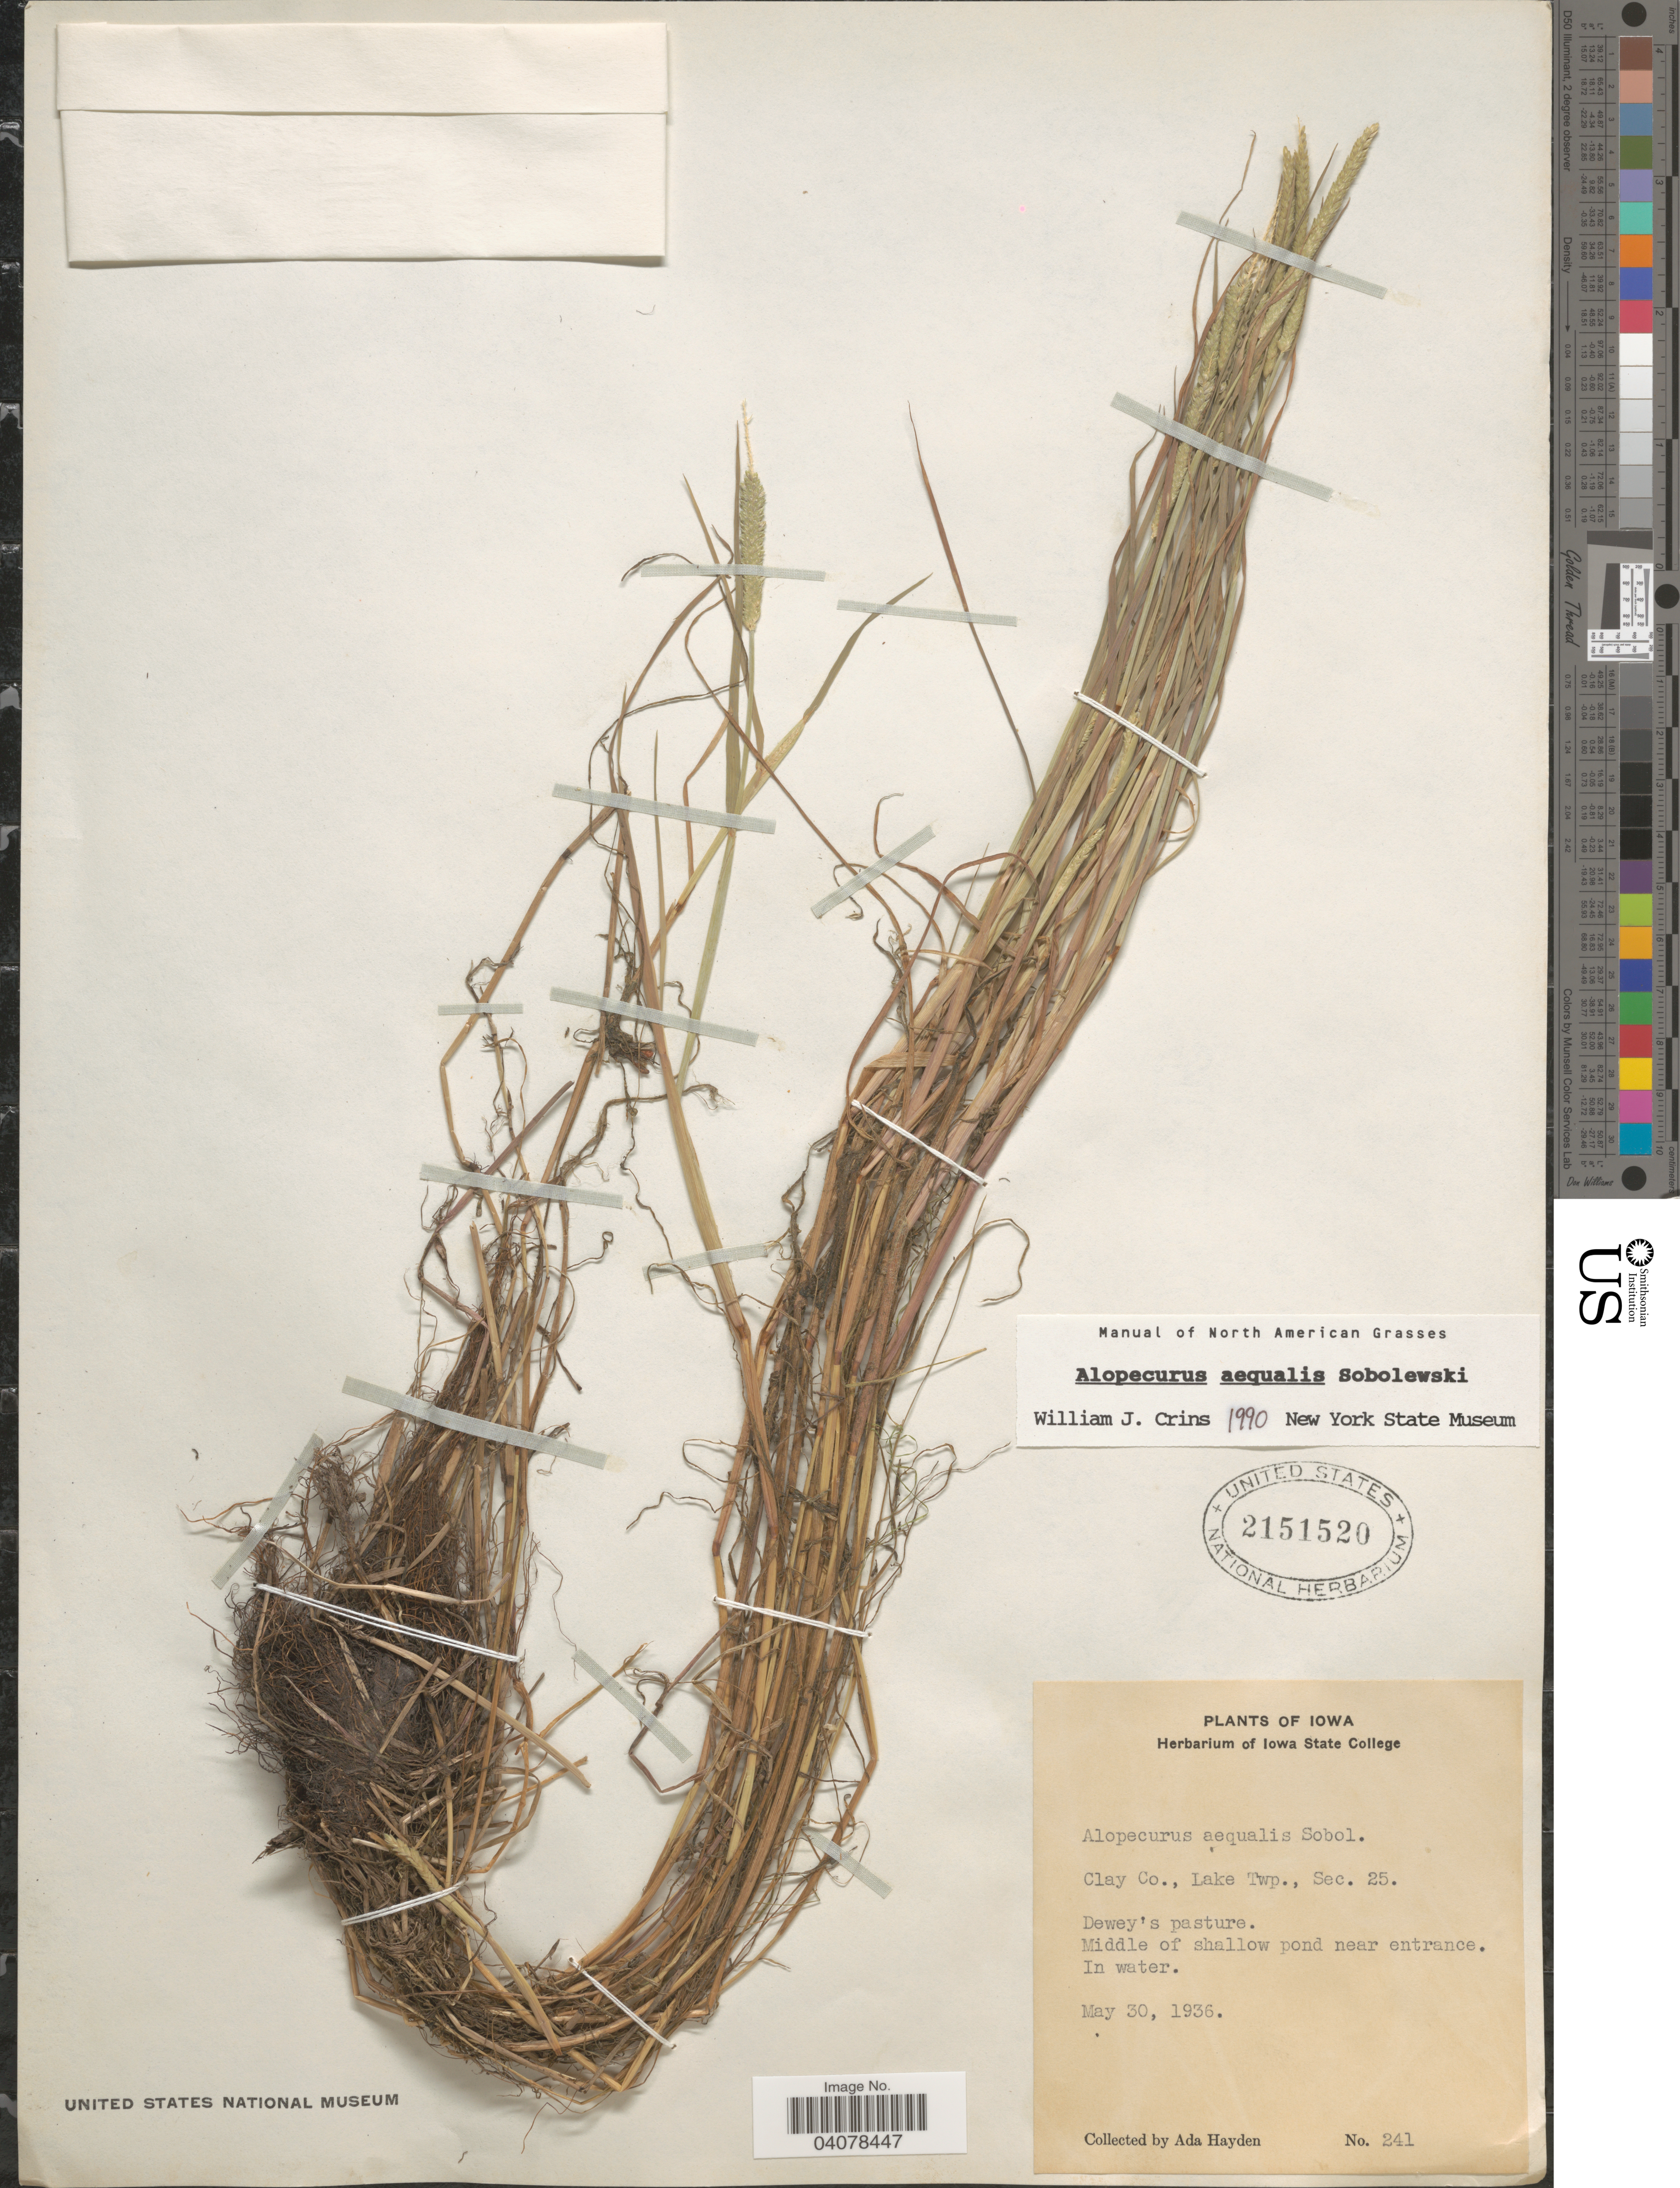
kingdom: Plantae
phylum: Tracheophyta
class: Liliopsida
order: Poales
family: Poaceae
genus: Alopecurus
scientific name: Alopecurus aequalis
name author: Sobol.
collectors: Ada Hayden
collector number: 241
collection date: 1936-05-30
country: United States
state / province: Iowa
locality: Clay Co., Lake Twp., Sec. 5. Dewey's pasture. Middle of shallow pond near entrance.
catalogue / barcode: US 2151520